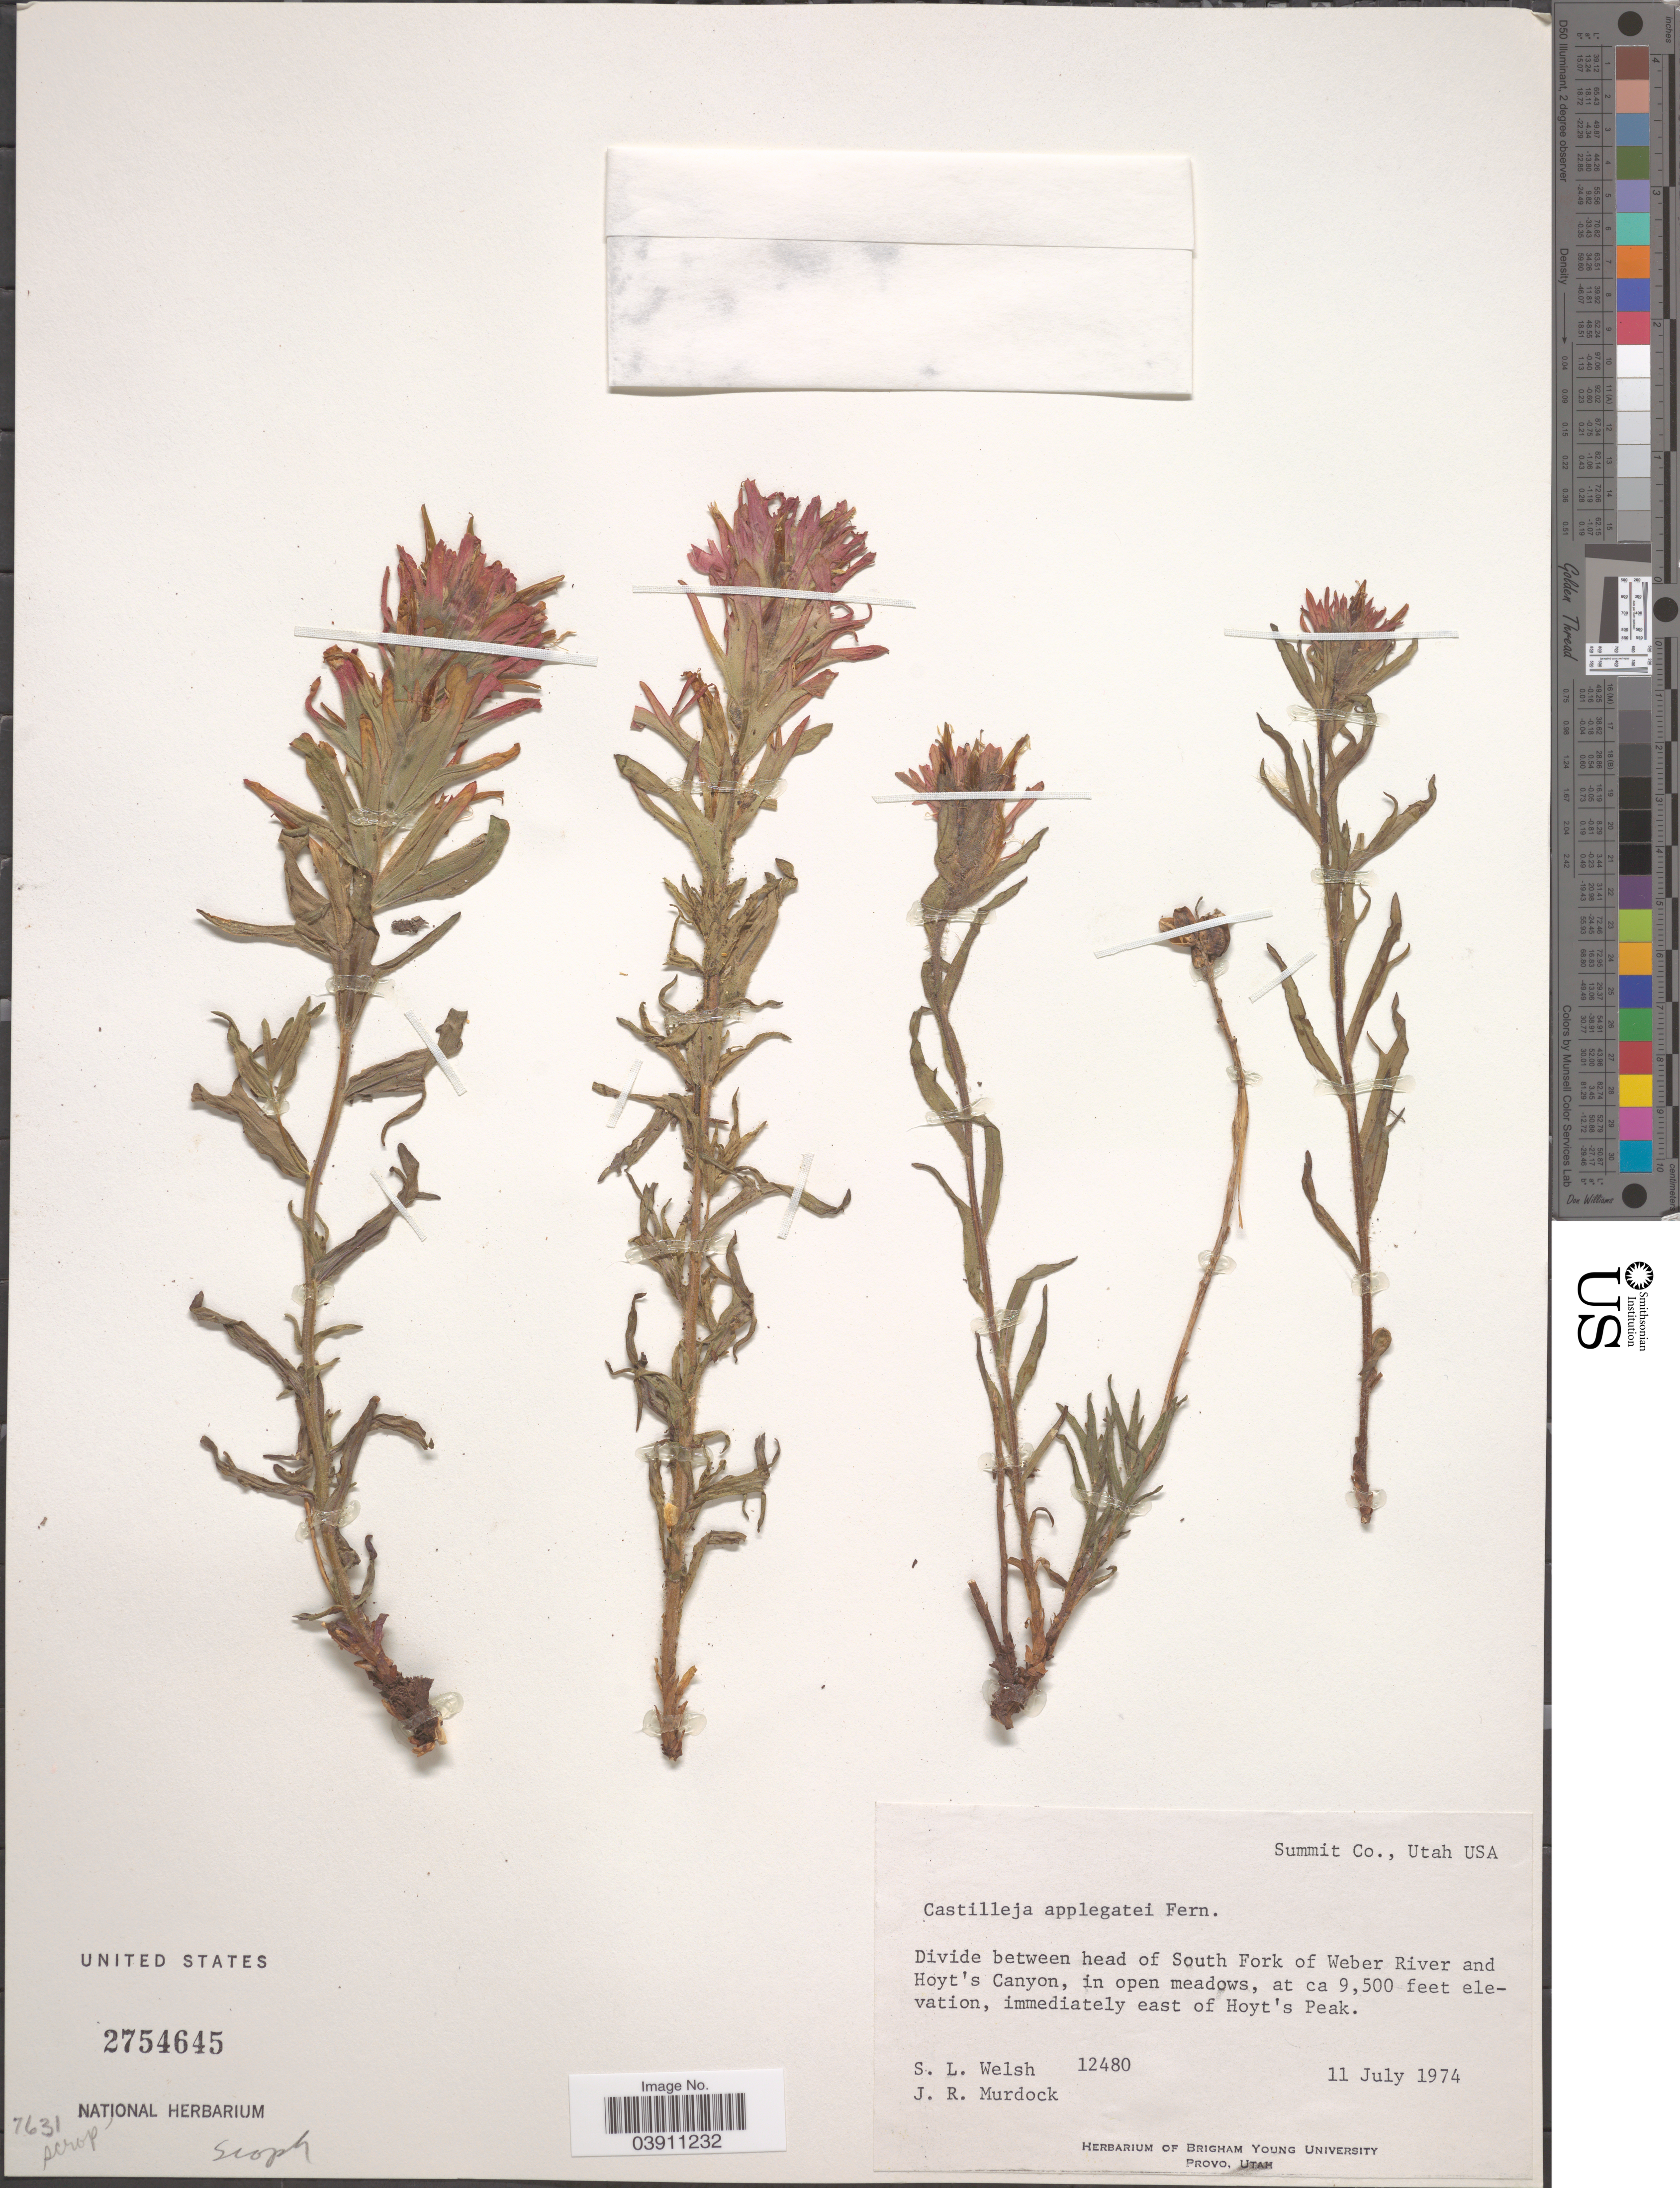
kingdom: Plantae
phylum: Tracheophyta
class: Magnoliopsida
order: Lamiales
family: Orobanchaceae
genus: Castilleja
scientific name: Castilleja applegatei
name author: Fernald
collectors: S. Welsh & J. Murdock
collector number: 12480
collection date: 1974-07-11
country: United States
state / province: Utah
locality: Summit Co. Divide between head of South Fork of Weber River and Hoyt's Canyon, in open meadow, immediately east of Hoyt's Peak.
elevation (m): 2896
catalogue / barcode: US 2754645